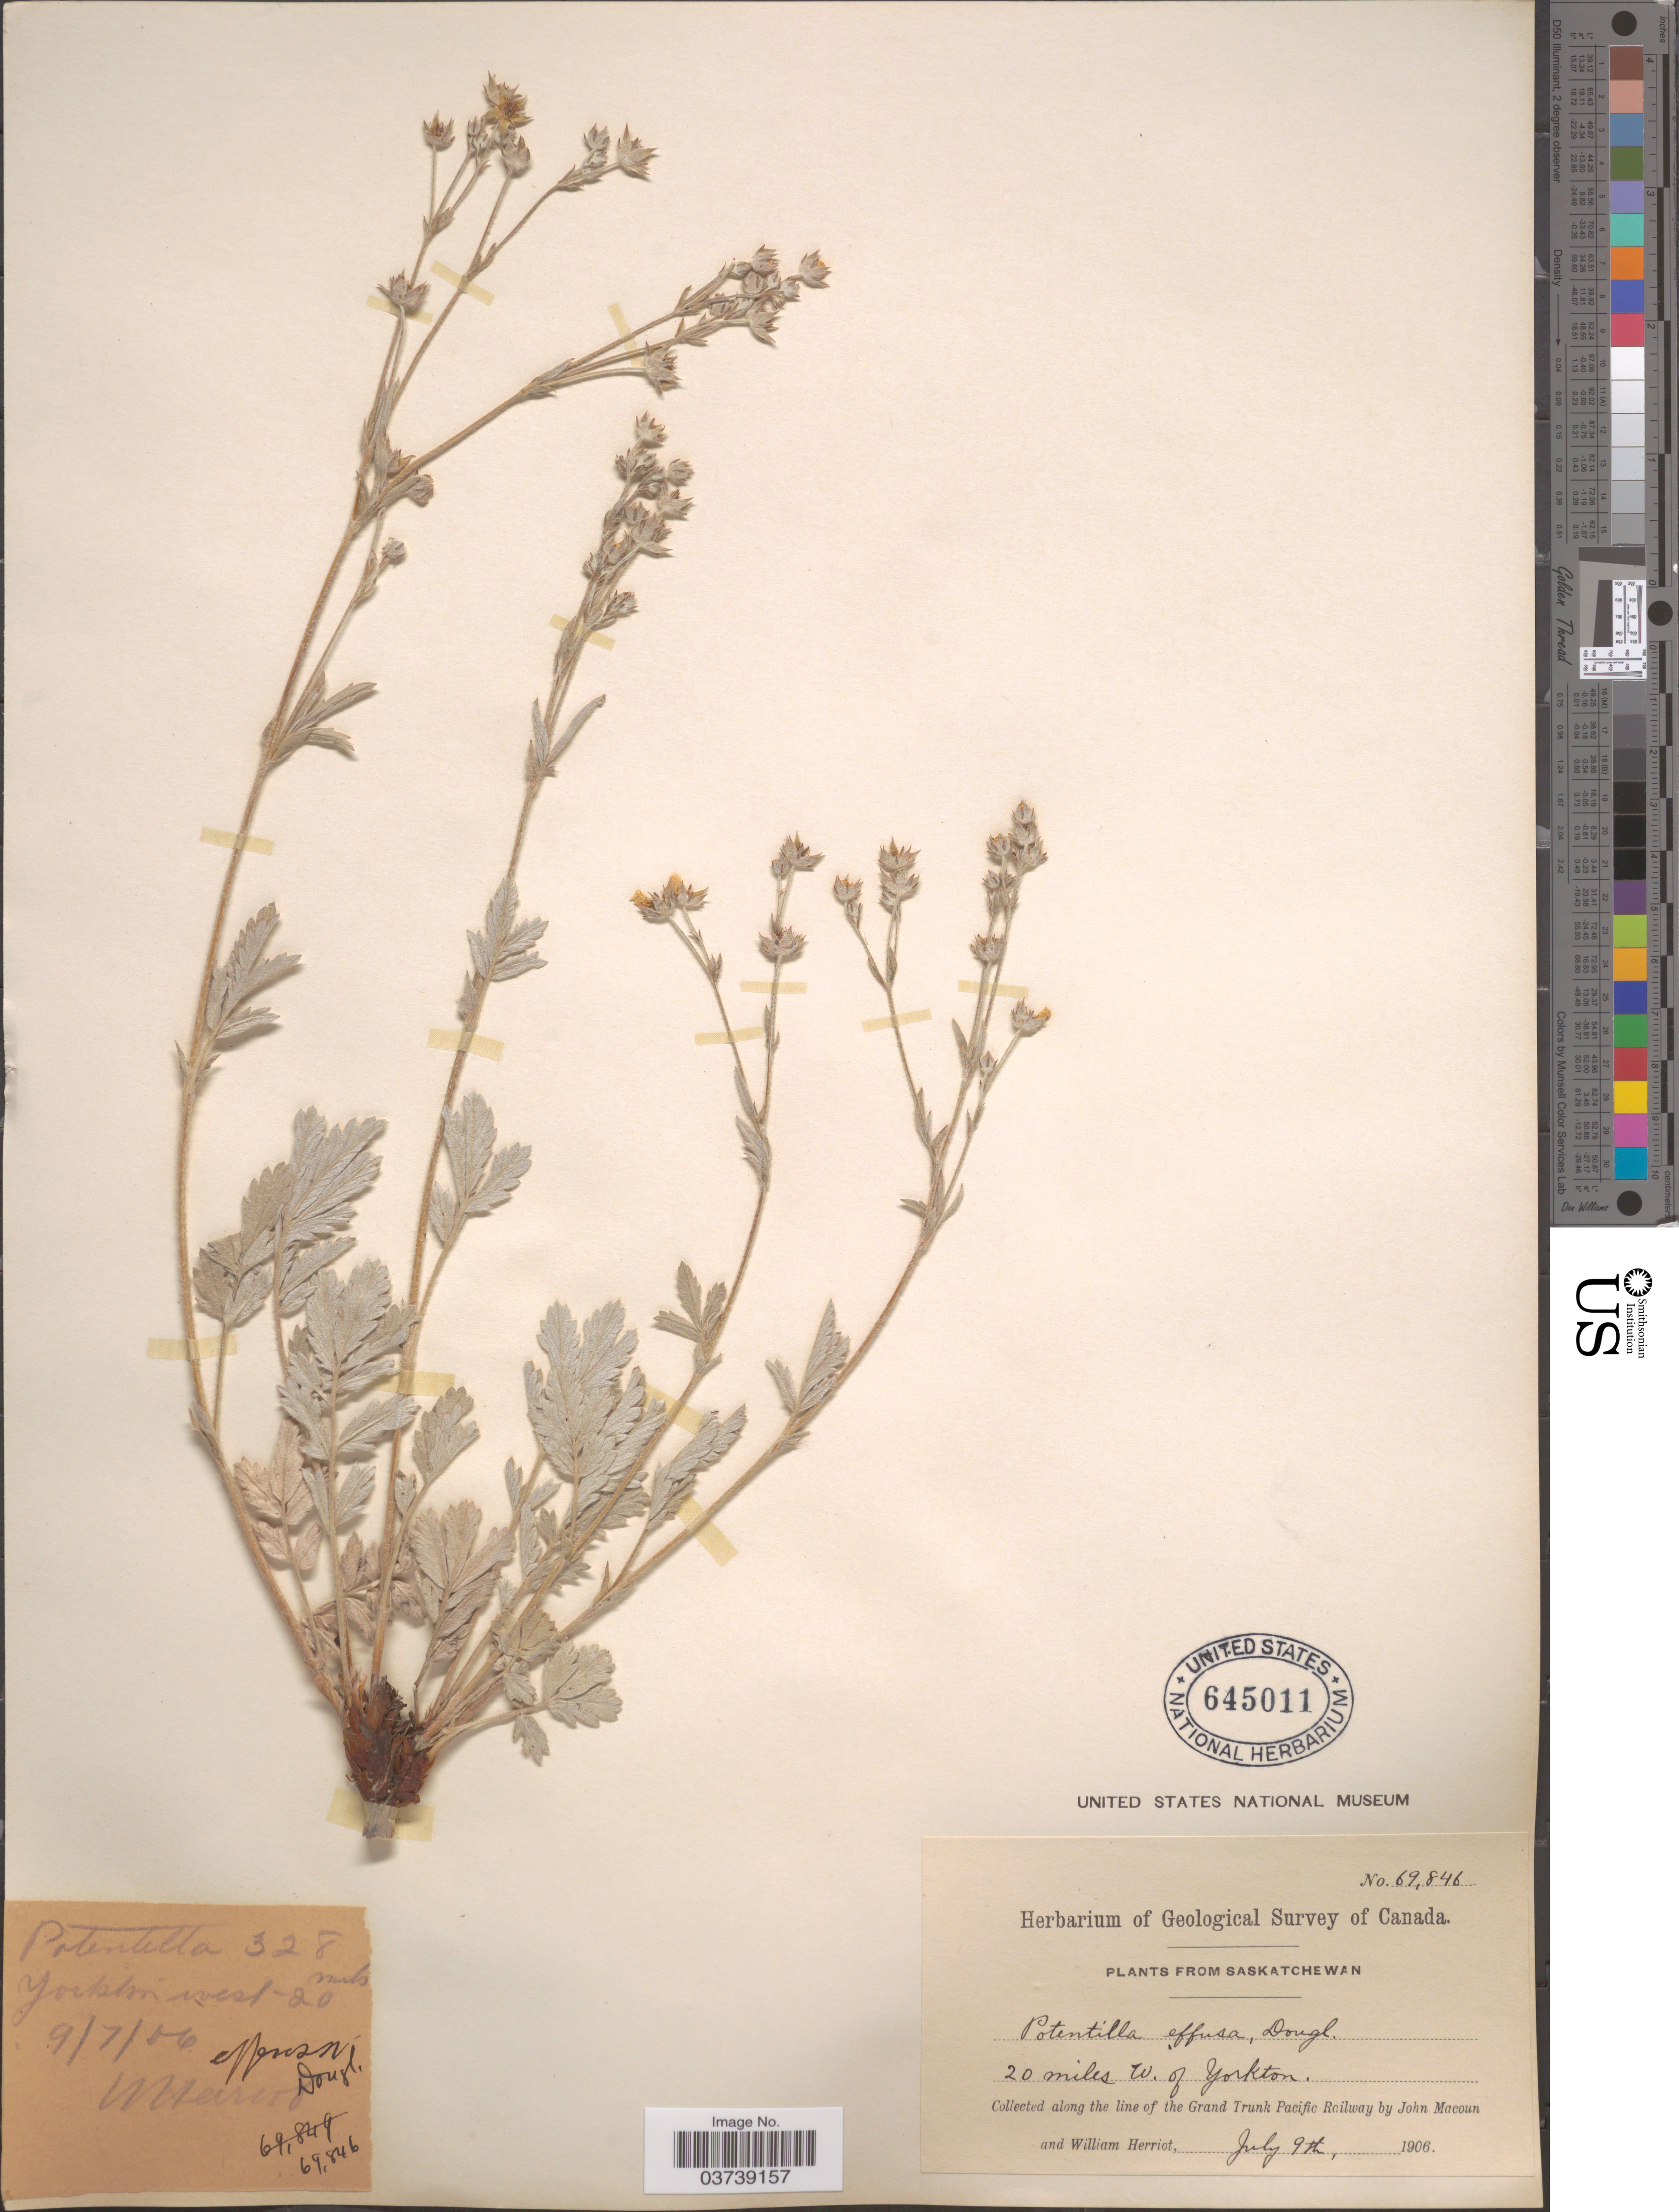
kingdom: Plantae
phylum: Tracheophyta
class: Magnoliopsida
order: Rosales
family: Rosaceae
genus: Potentilla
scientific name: Potentilla effusa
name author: Douglas ex Lehm.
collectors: J. Macoun & W. Herriot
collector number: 69846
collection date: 1906-07-09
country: Canada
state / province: Saskatchewan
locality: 20 miles W. of Yorkton. Along the line of the Grand Trunk Pacific Railway.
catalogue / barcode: US 645011